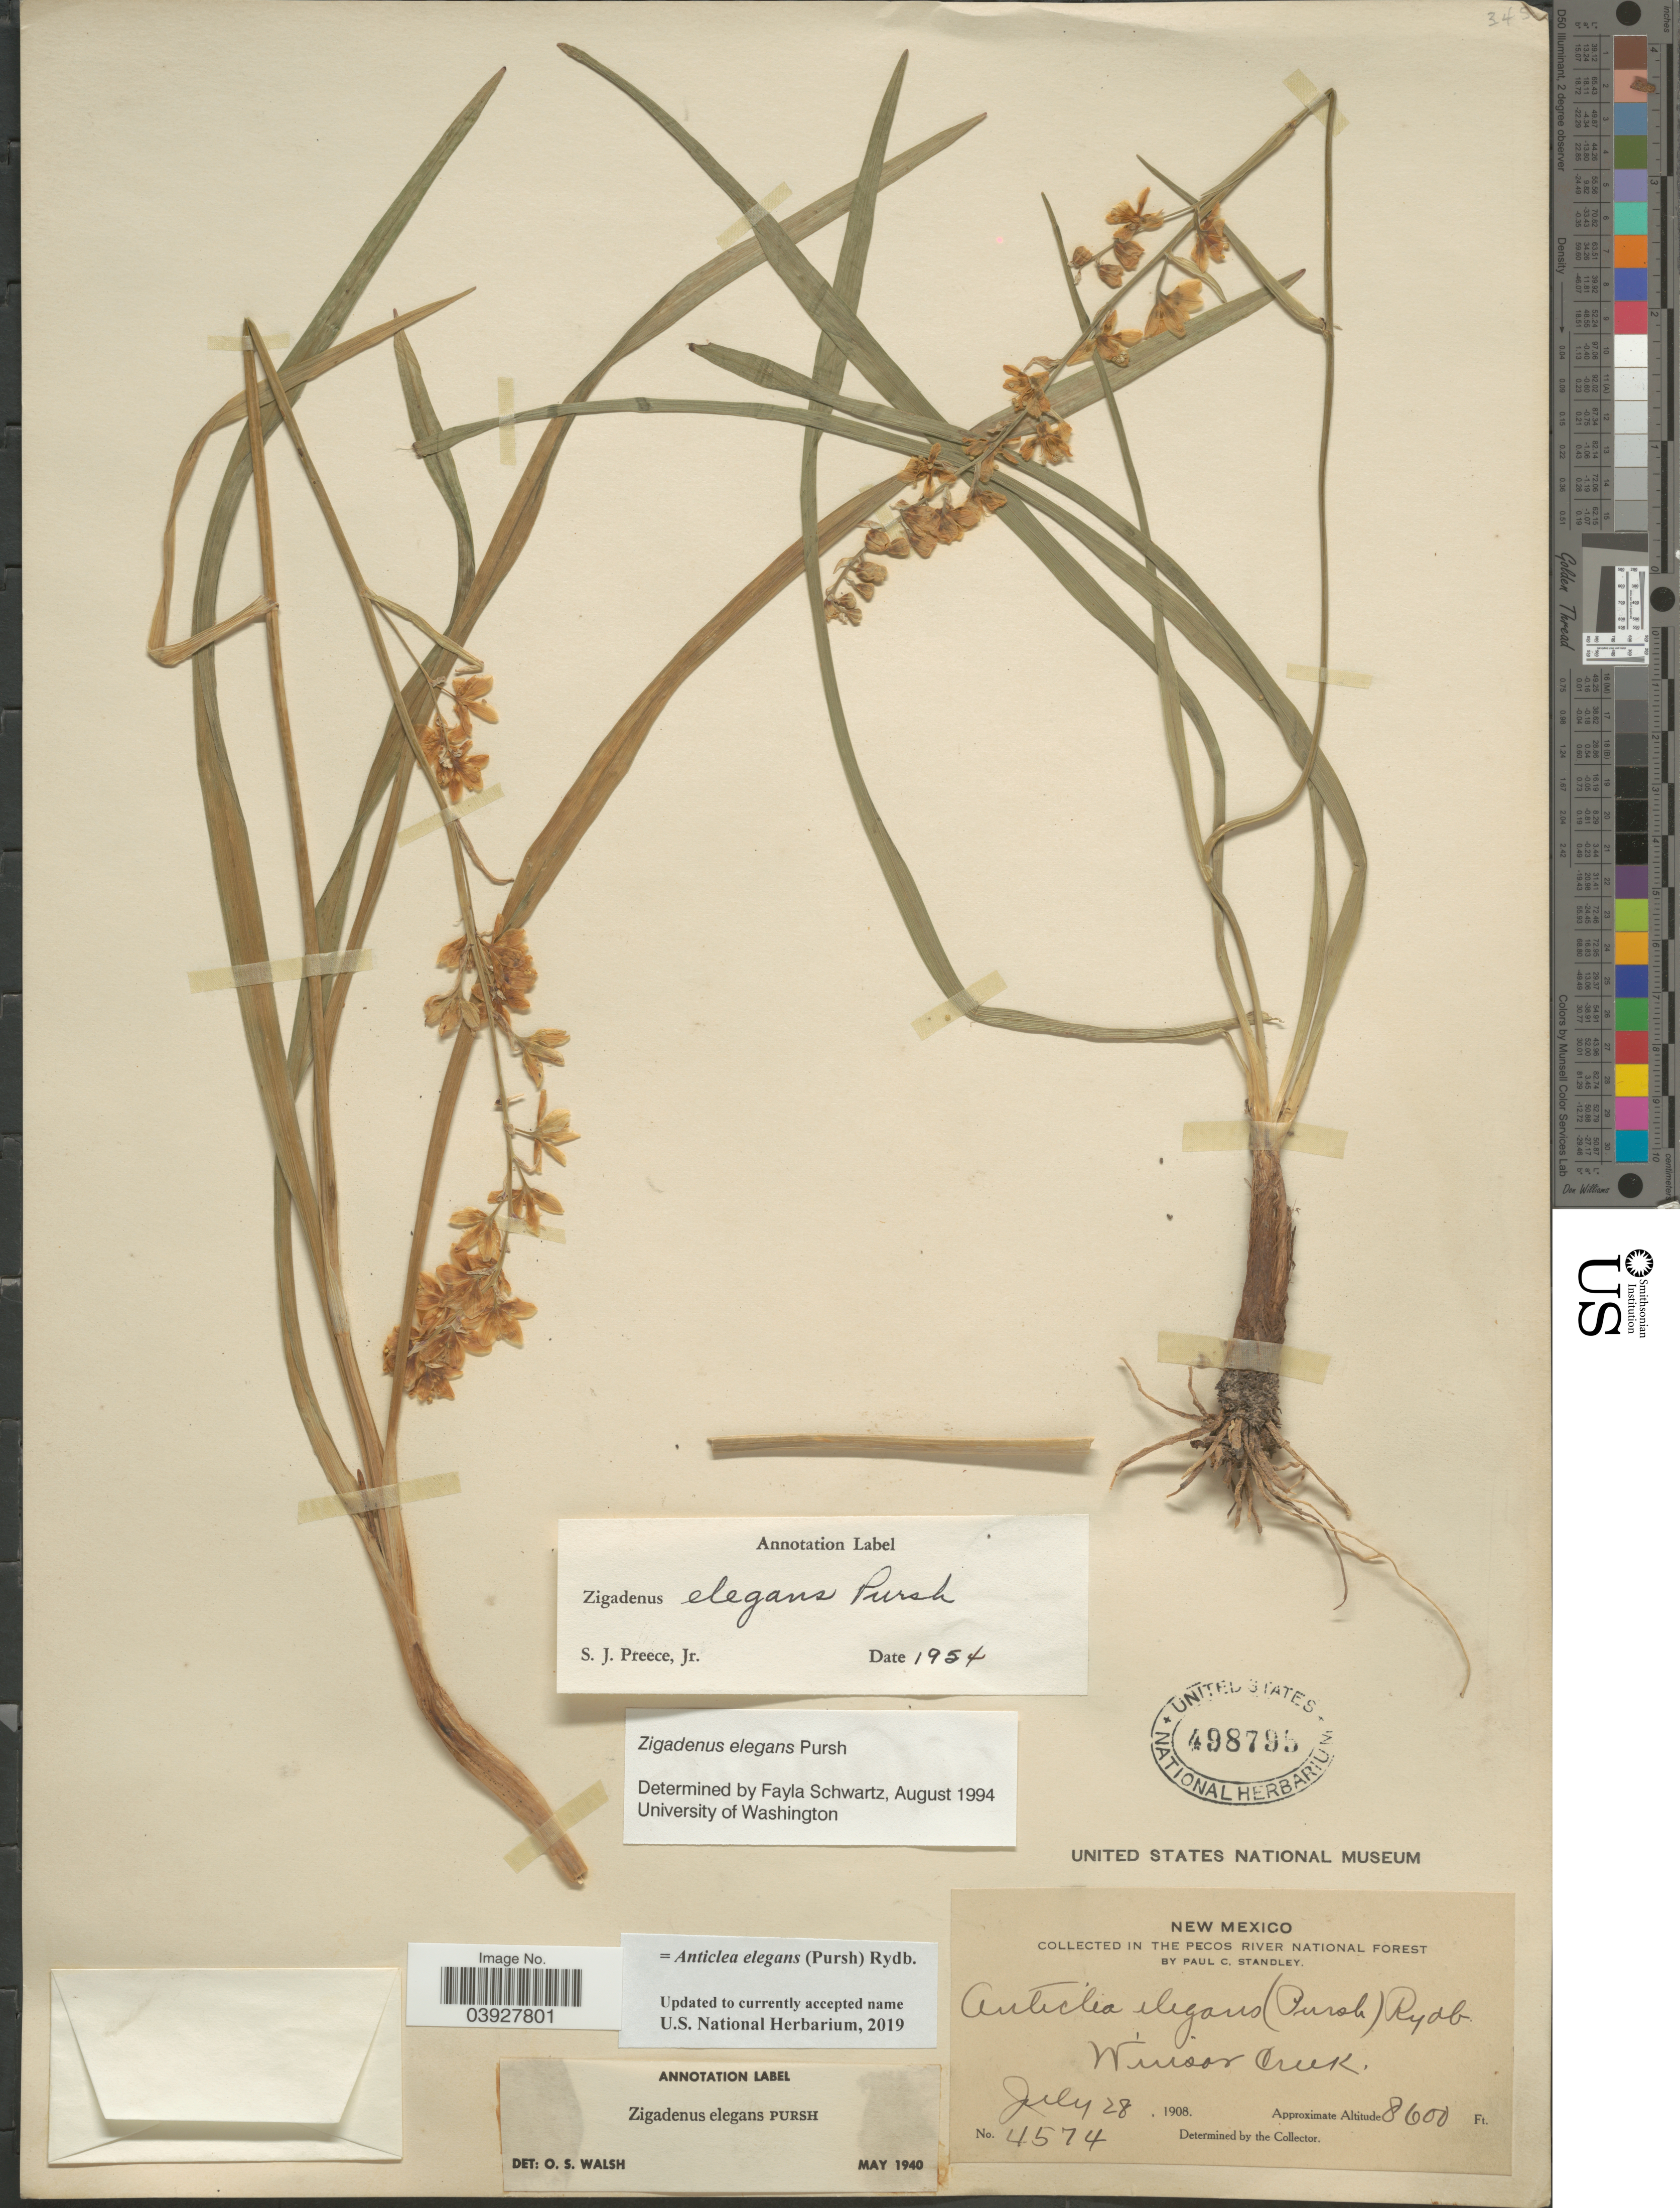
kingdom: Plantae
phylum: Tracheophyta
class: Liliopsida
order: Liliales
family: Melanthiaceae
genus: Anticlea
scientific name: Anticlea elegans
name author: (Pursh) Rydb.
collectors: P. C. Standley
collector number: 4574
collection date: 1908-07-28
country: United States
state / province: New Mexico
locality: In the Pecos River National Forest. Winsor Creek.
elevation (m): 2621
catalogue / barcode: US 498795